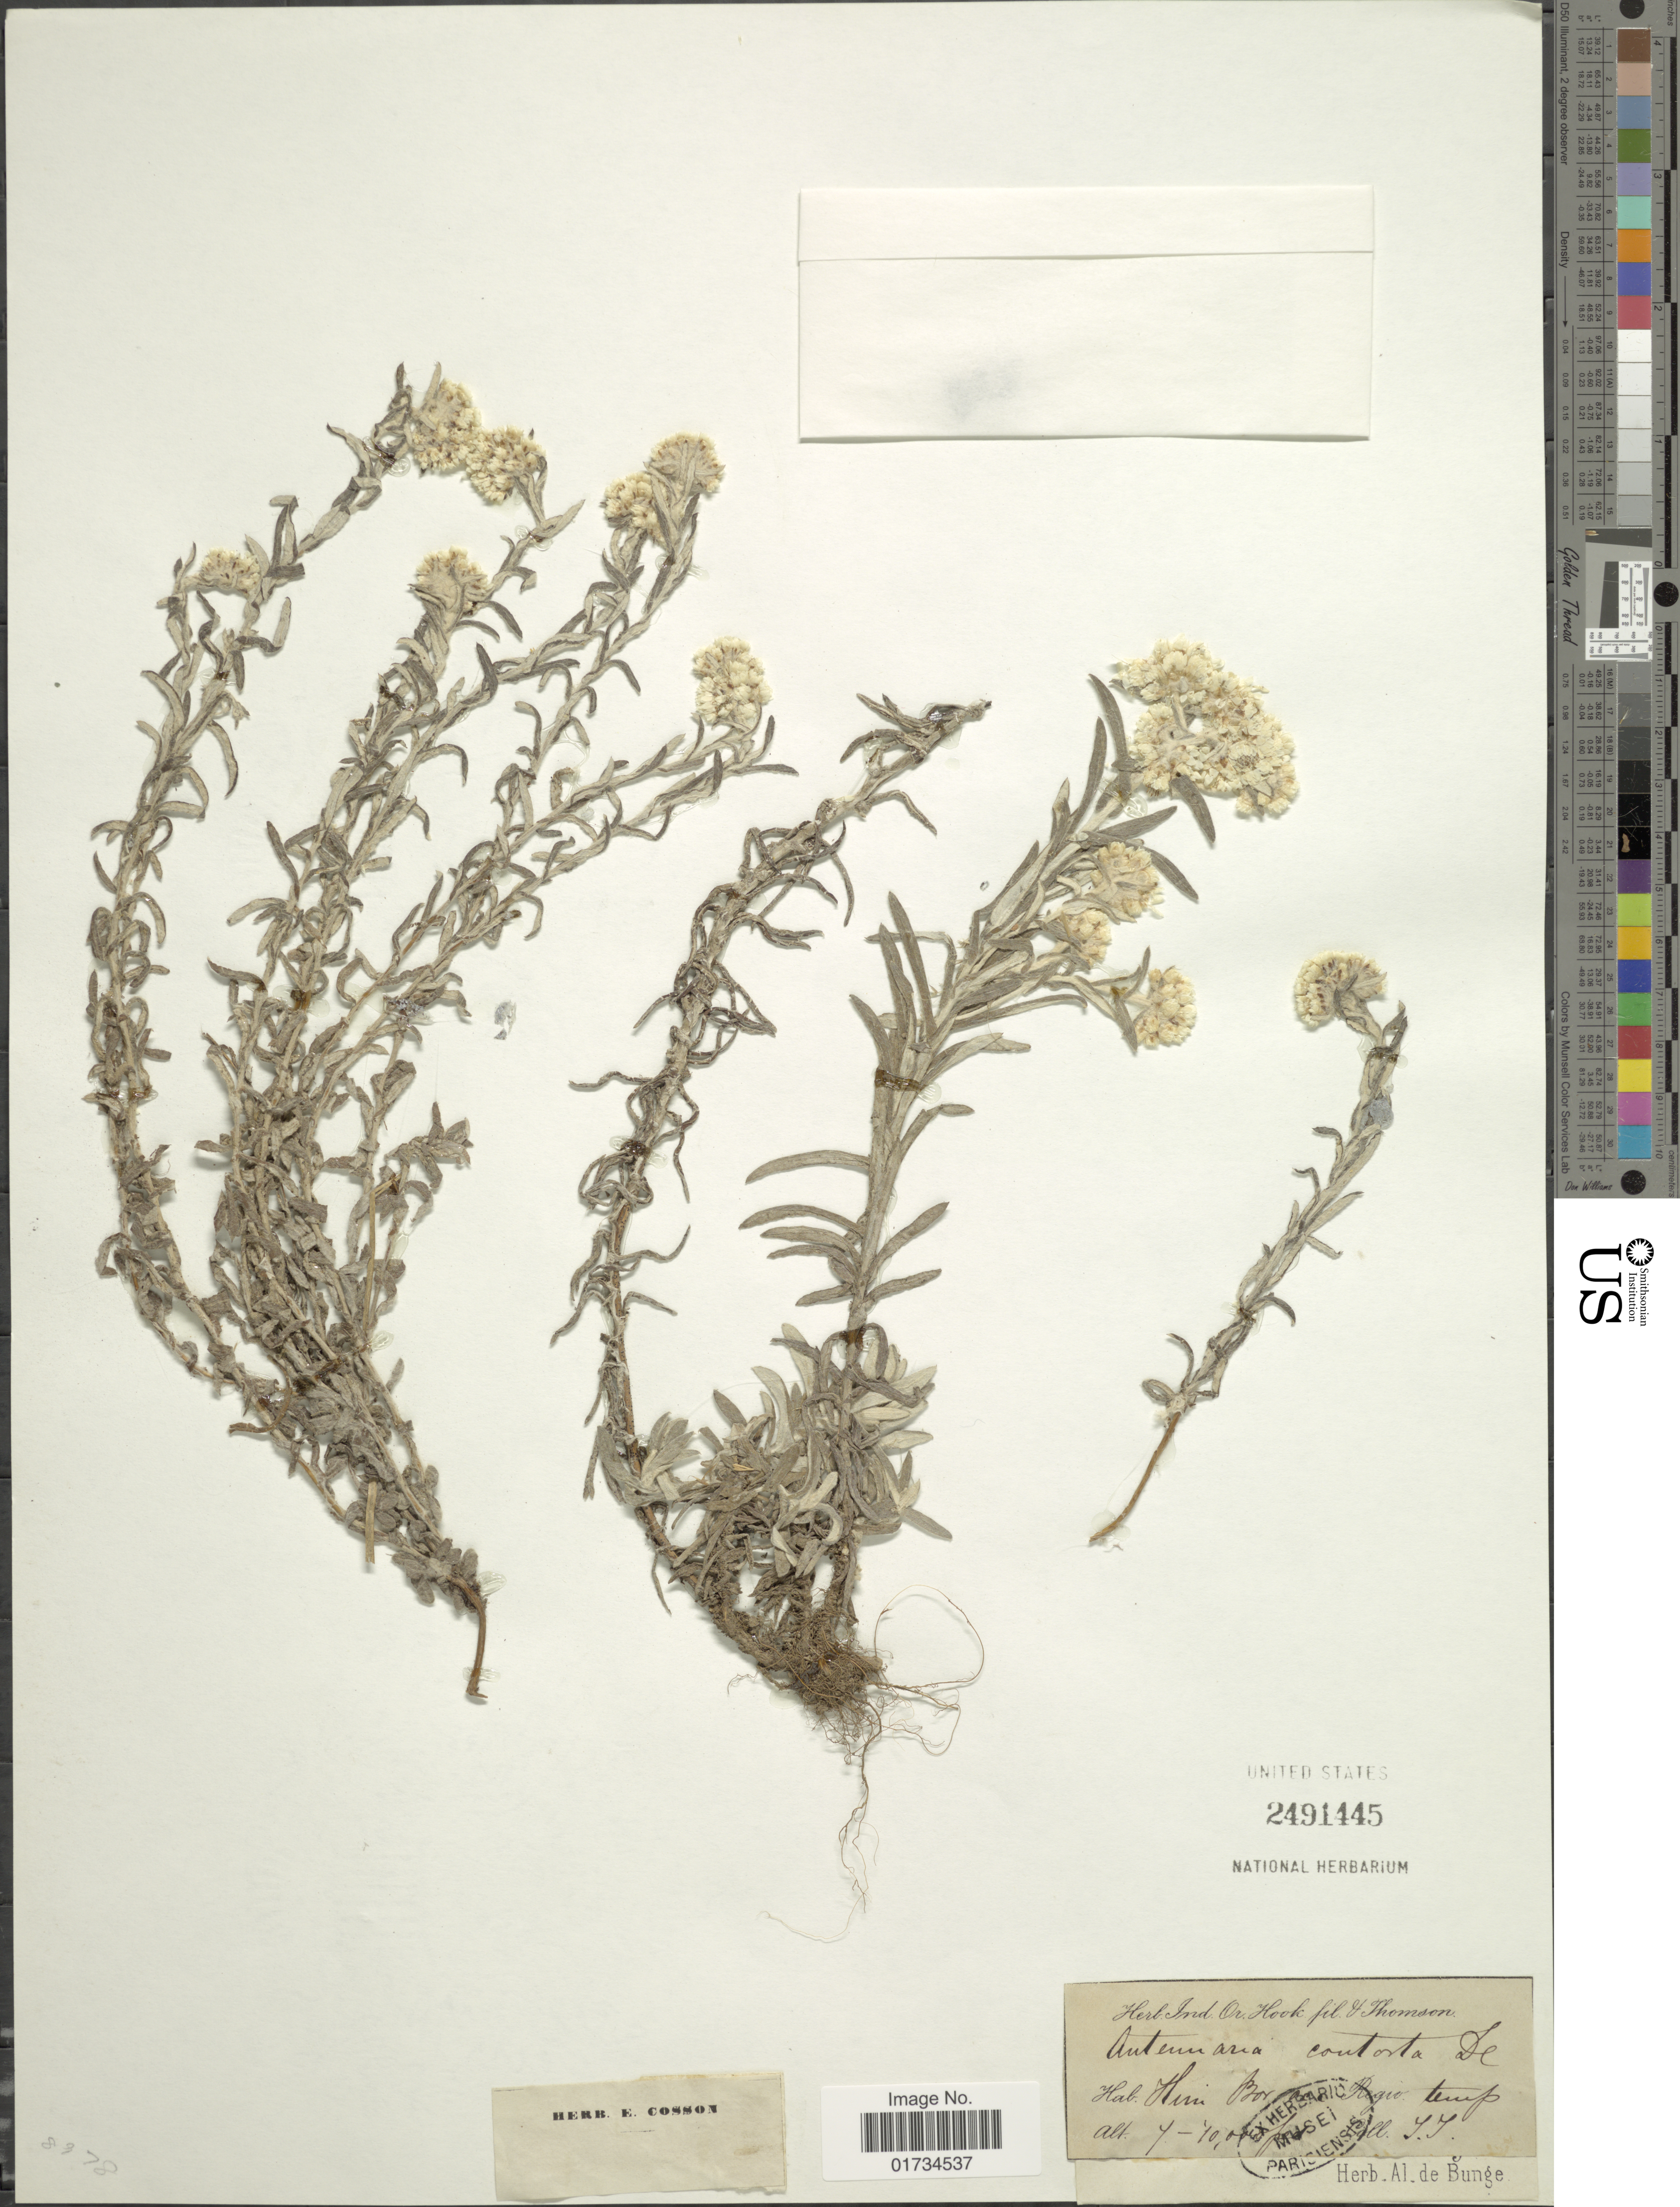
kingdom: Plantae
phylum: Tracheophyta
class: Magnoliopsida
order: Asterales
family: Asteraceae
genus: Anaphalis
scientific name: Anaphalis contorta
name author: (D. Don) Hook. f.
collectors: T. Thompson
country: India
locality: Ind. Him. Bor. Regio temp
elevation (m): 2134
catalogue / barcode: US 2491445